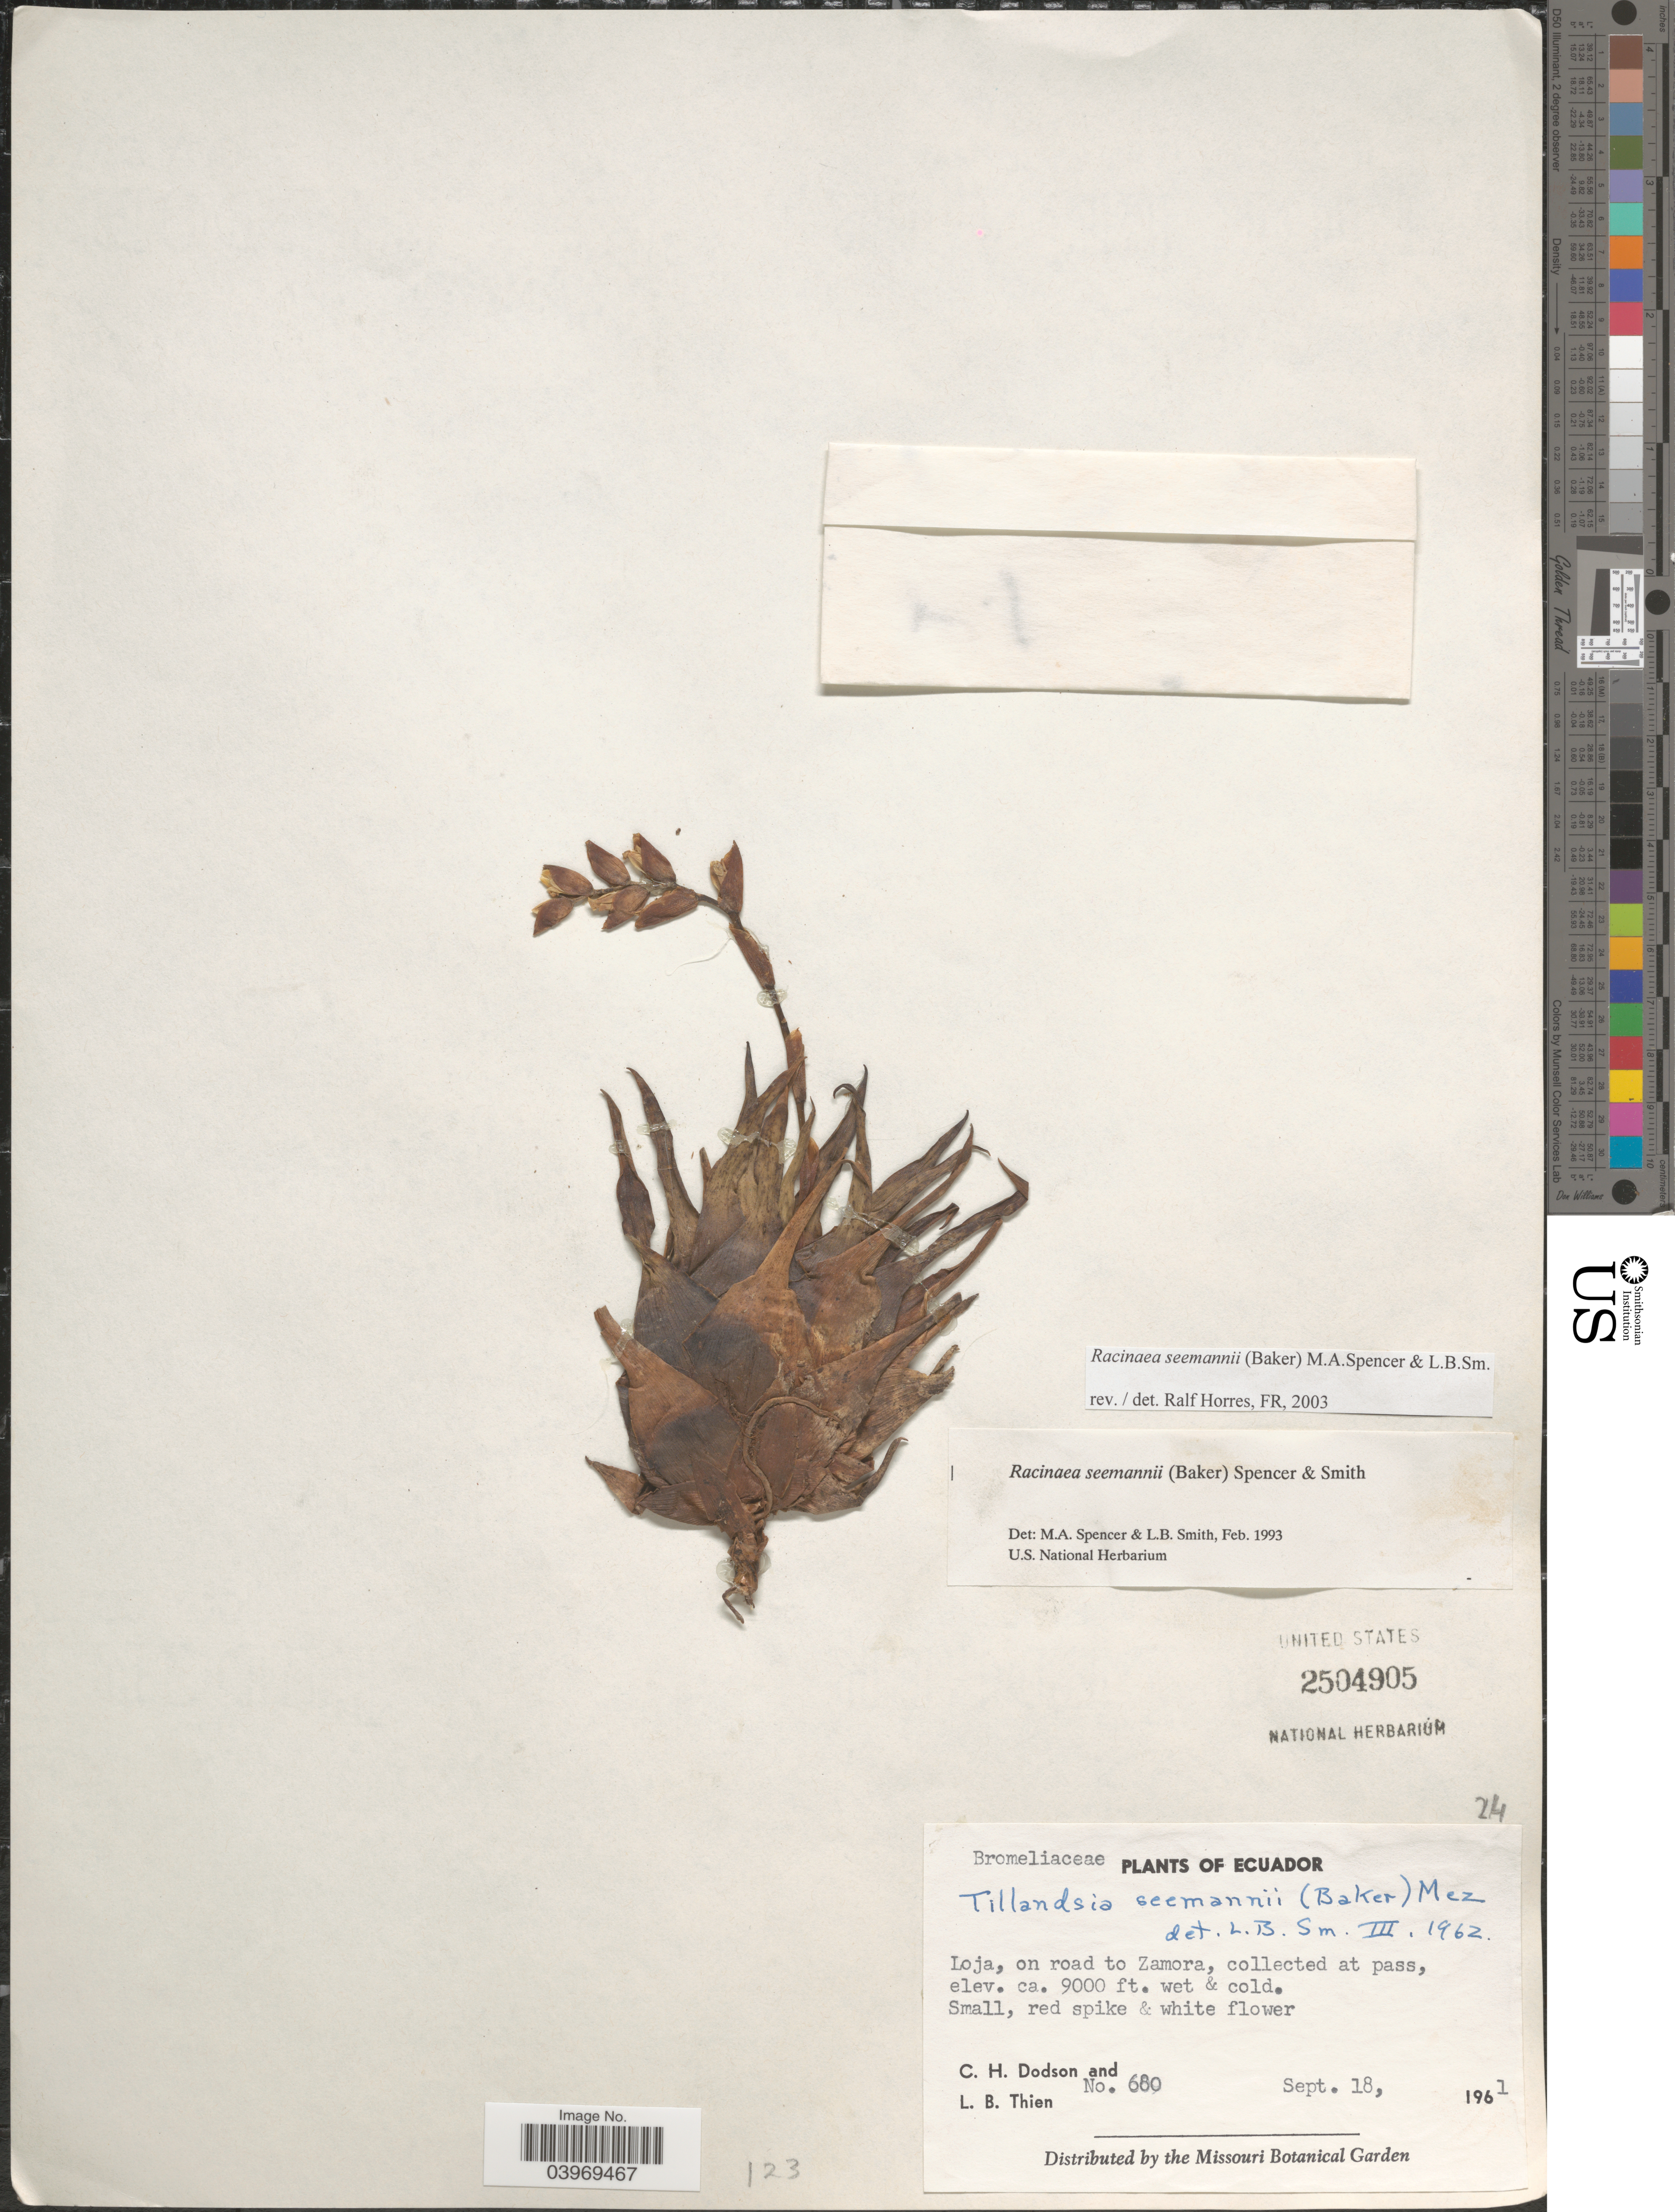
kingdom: Plantae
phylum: Tracheophyta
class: Liliopsida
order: Poales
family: Bromeliaceae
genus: Racinaea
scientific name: Racinaea seemannii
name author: (Baker) M.A. Spencer & L.B. Sm.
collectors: C. H. Dodson & L. Thien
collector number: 680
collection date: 1961-09-18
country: Ecuador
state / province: Loja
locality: On road to Zamora.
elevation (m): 2743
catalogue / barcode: US 2504905